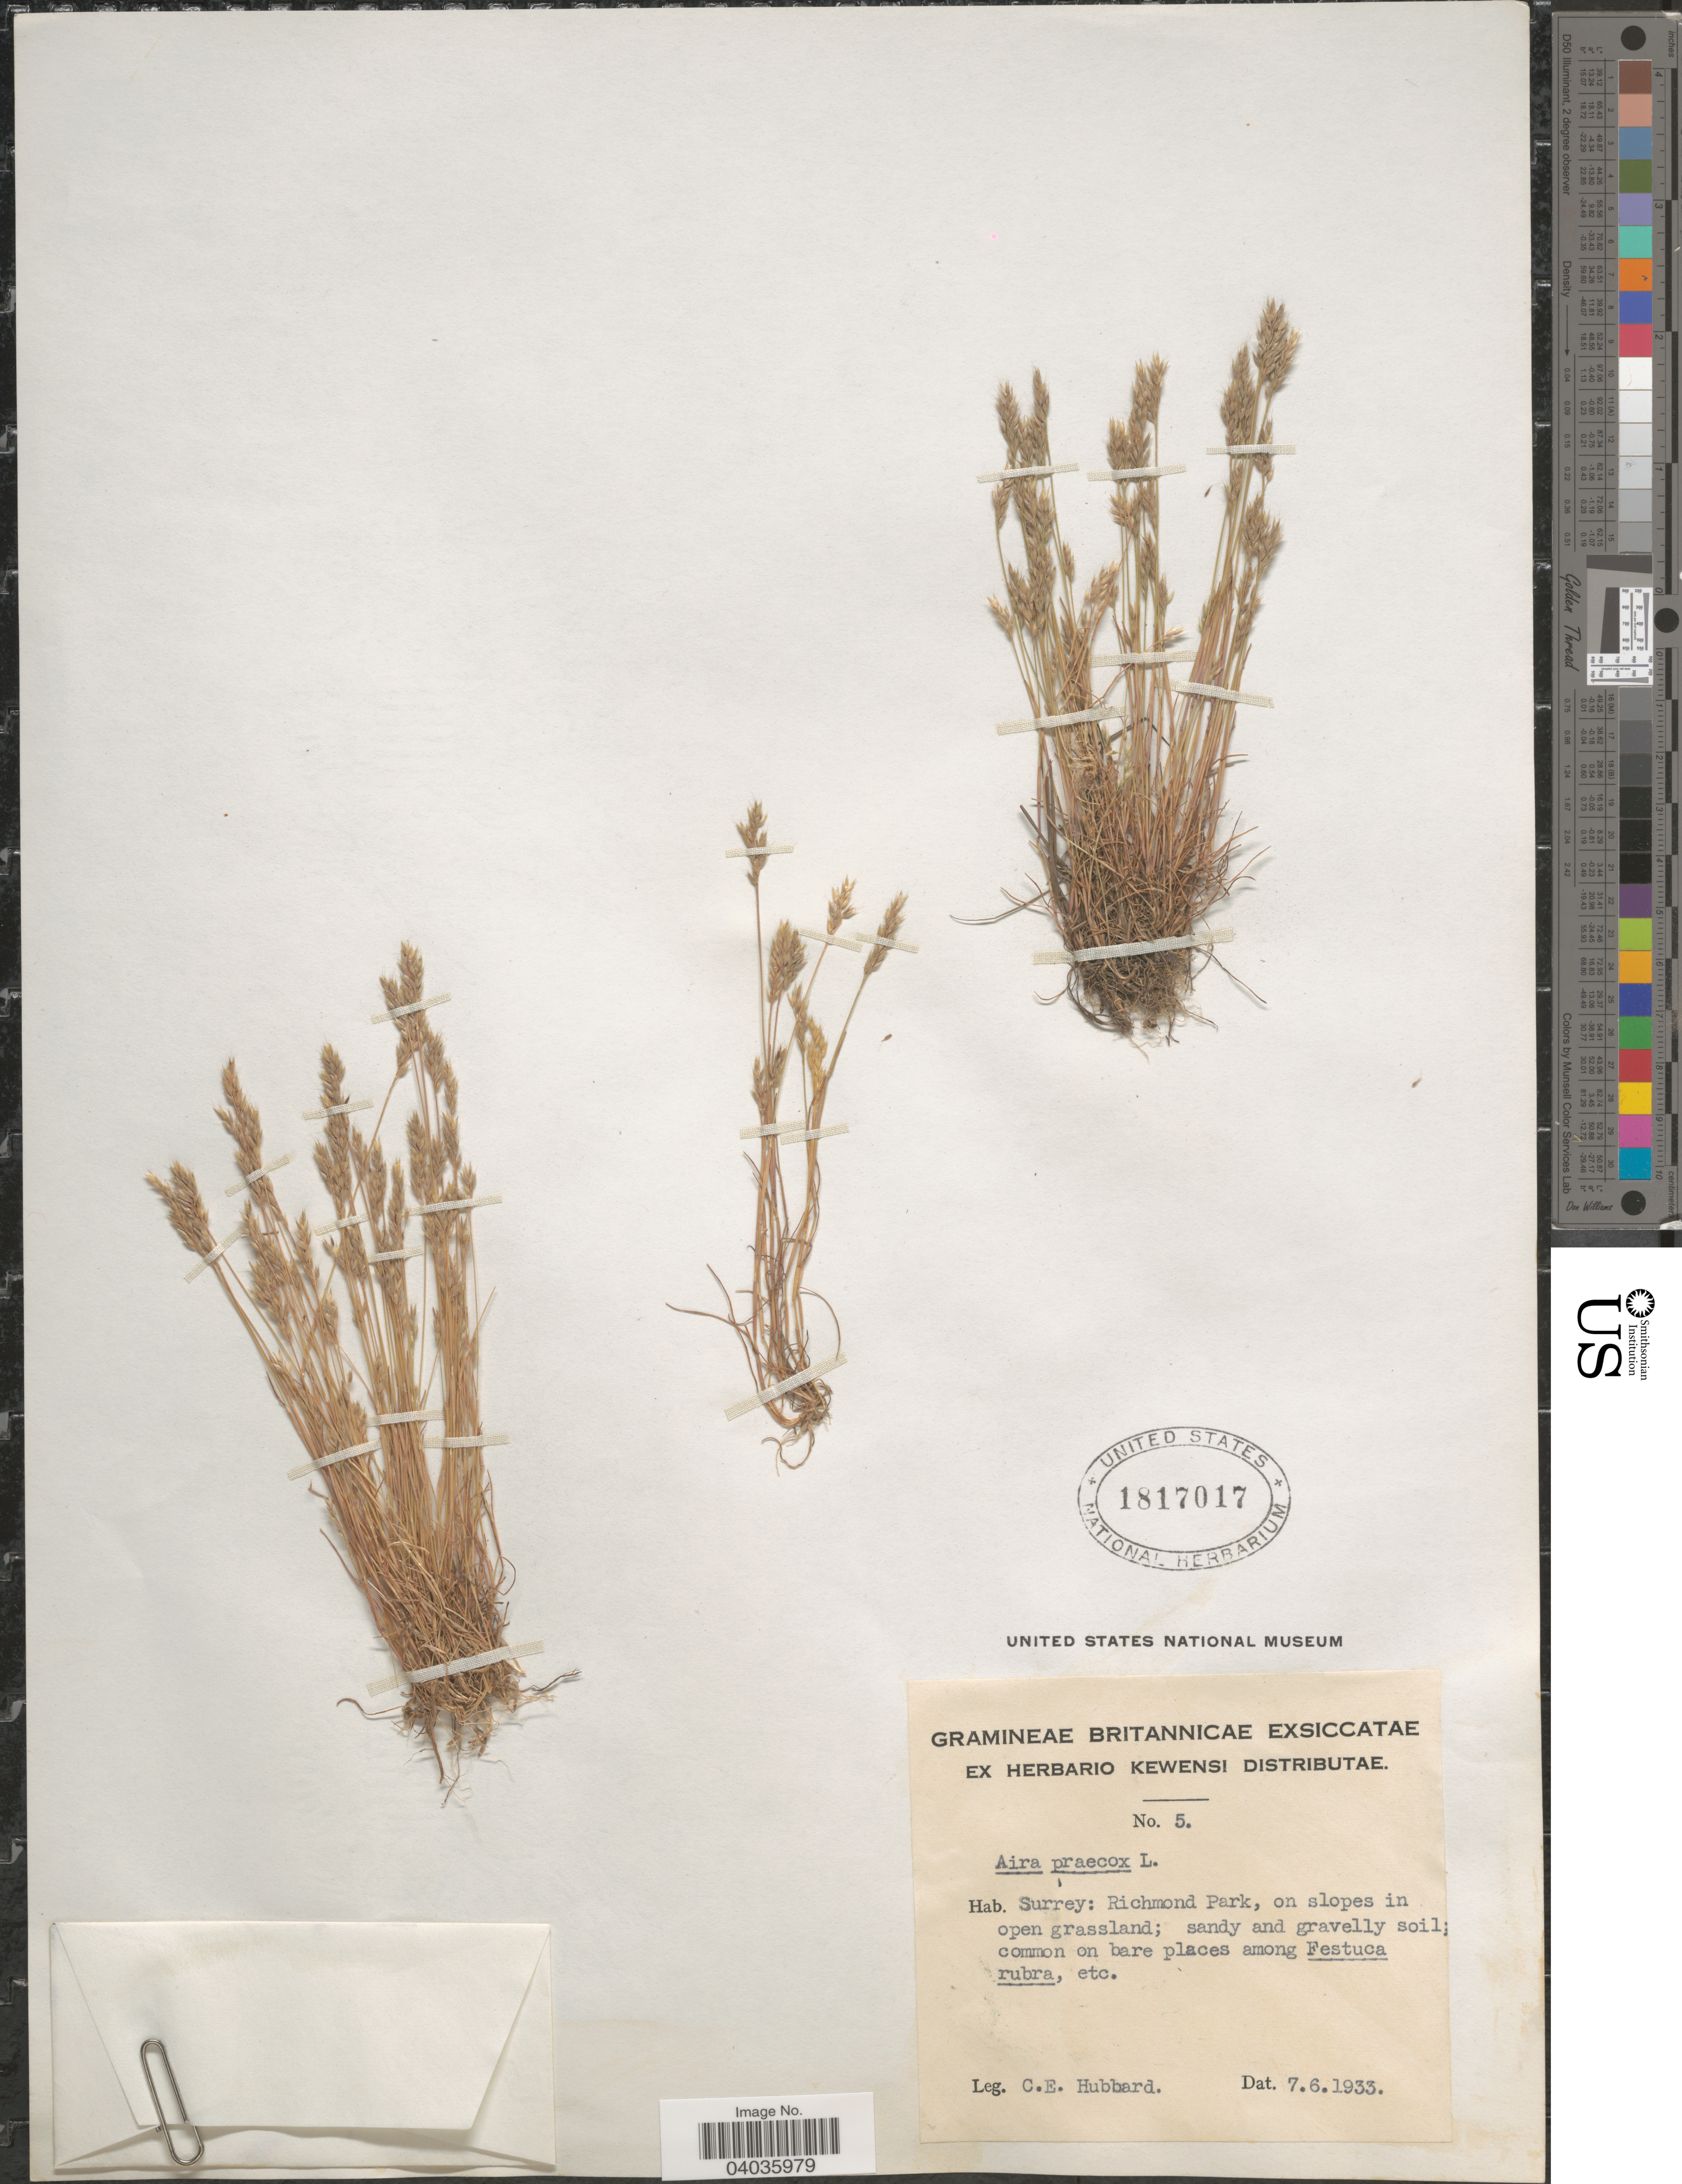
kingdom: Plantae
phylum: Tracheophyta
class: Liliopsida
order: Poales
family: Poaceae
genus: Aira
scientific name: Aira praecox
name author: L.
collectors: C. E. Hubbard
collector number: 5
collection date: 1933-06-07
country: United Kingdom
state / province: England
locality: Britannicae. Surrey: Richmond Park, on slopes in open grassland.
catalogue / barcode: US 1817017